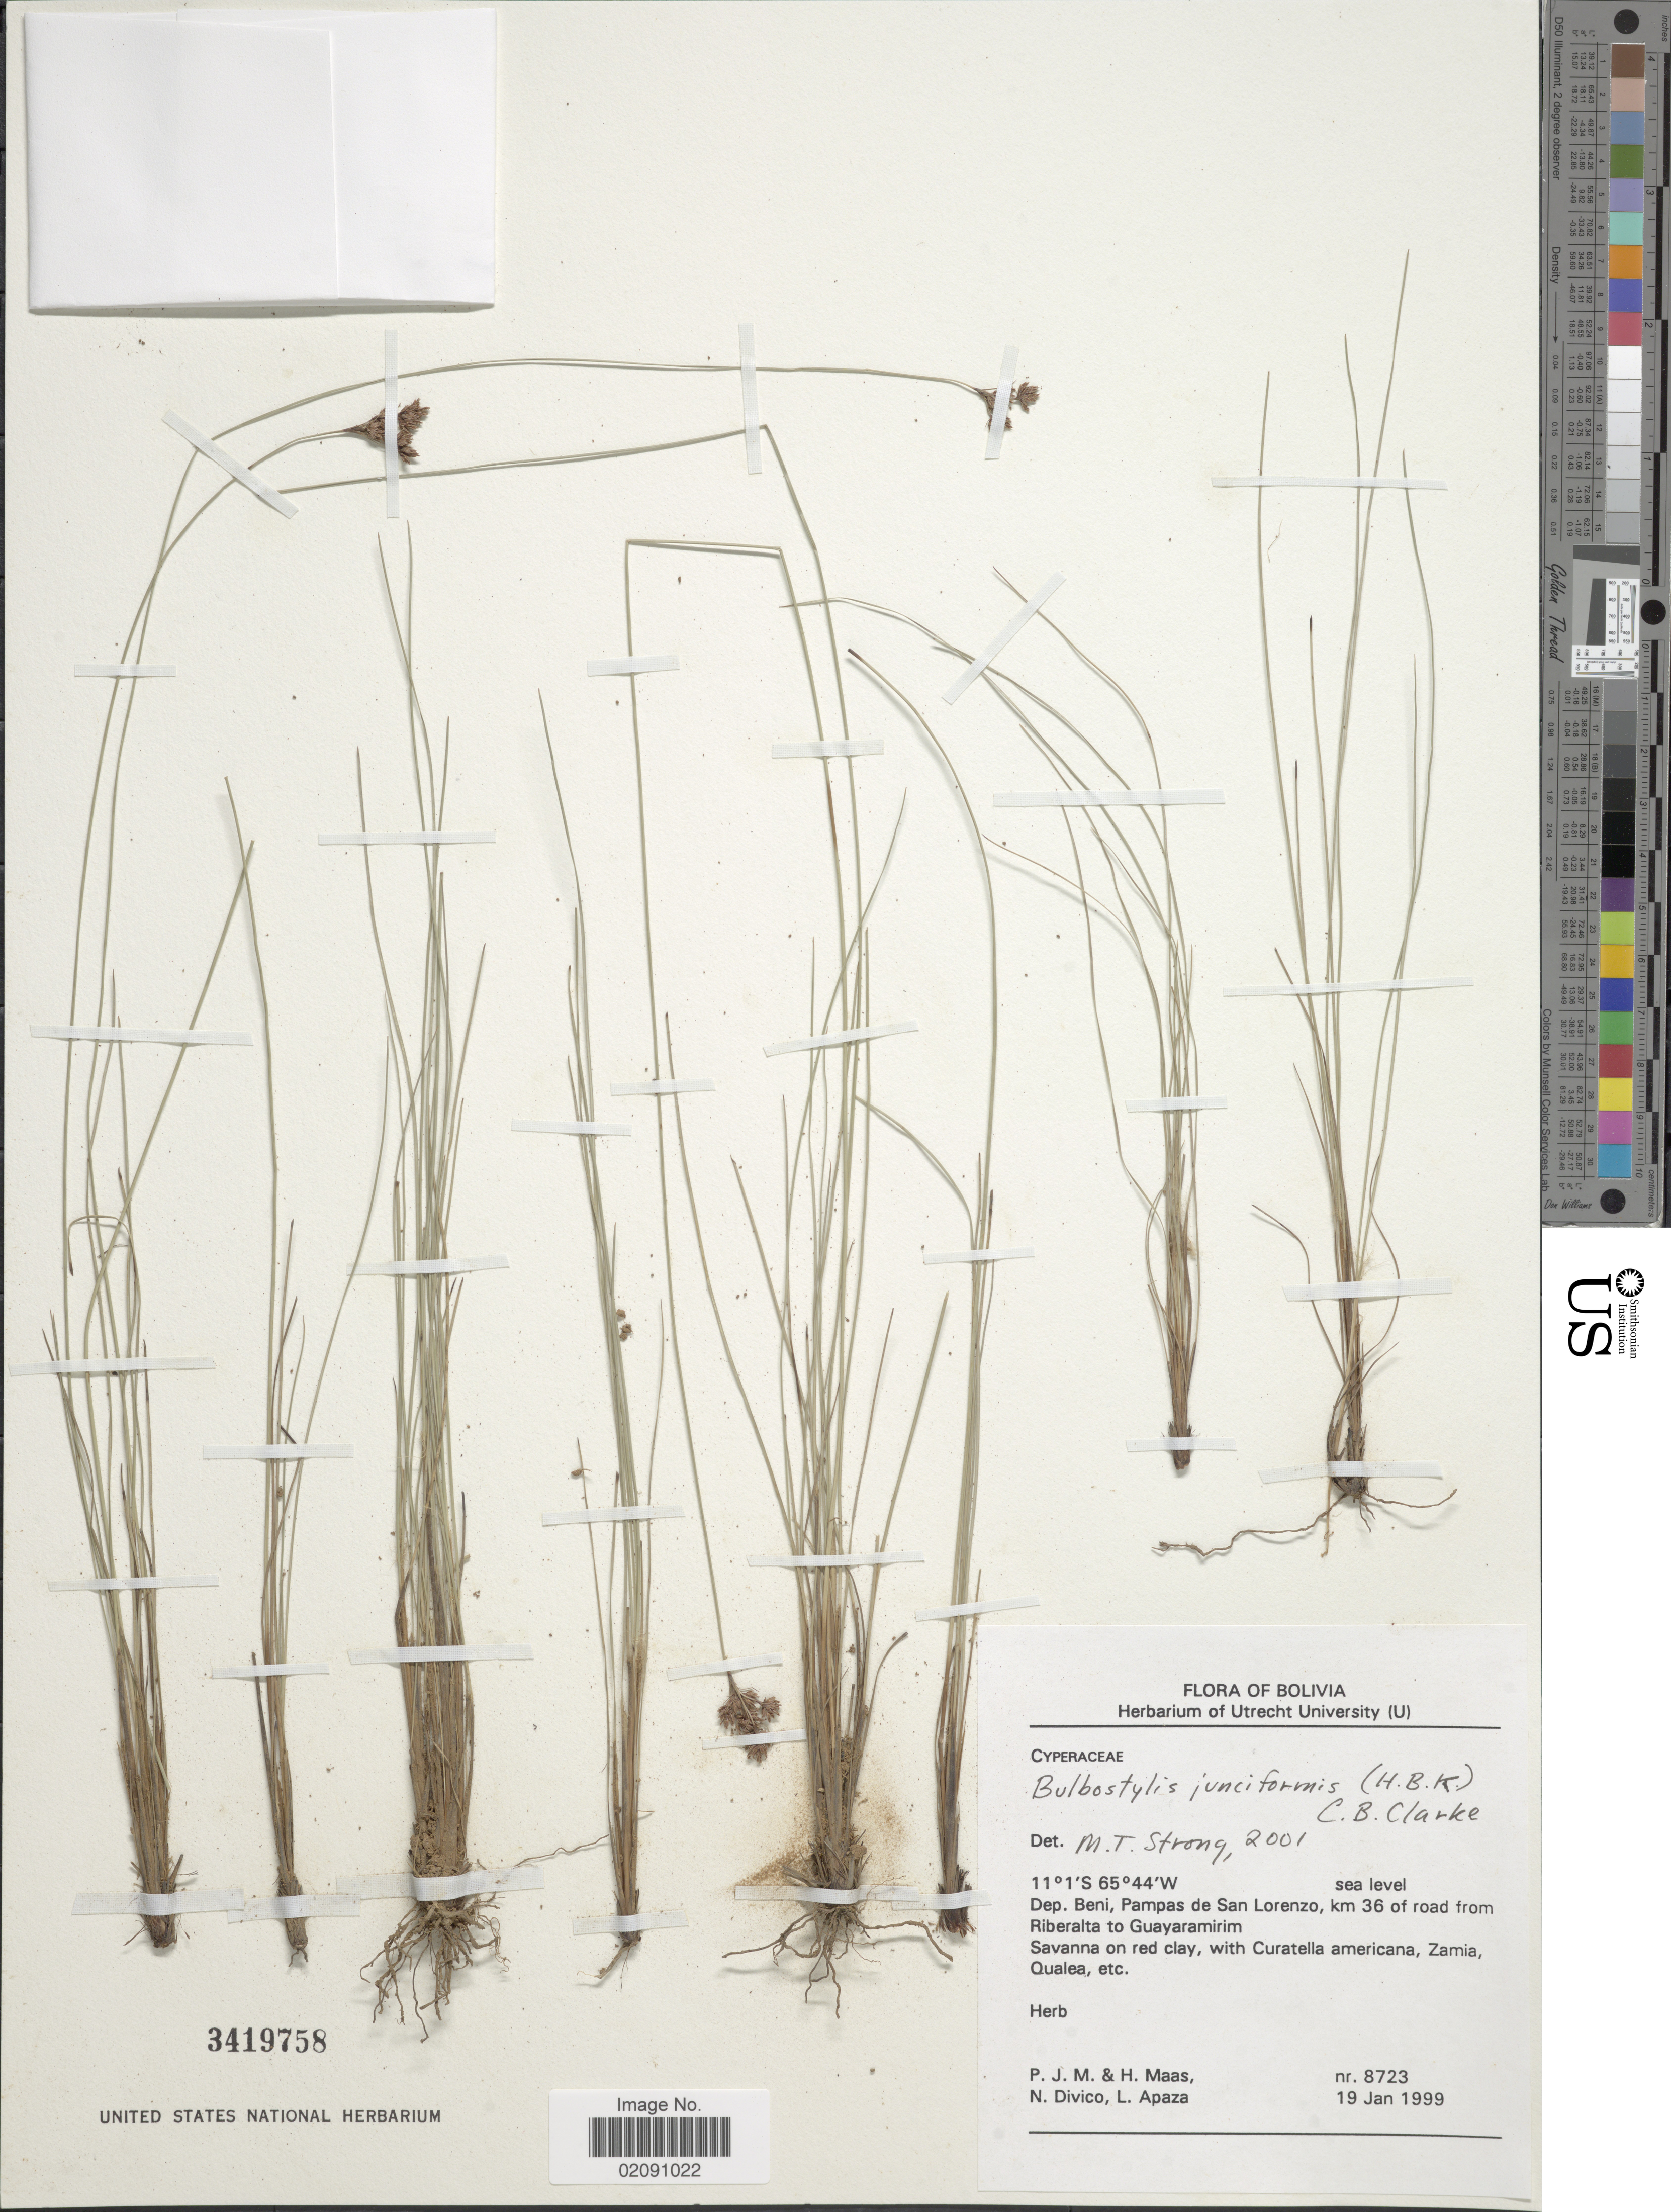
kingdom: Plantae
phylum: Tracheophyta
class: Liliopsida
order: Poales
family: Cyperaceae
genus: Bulbostylis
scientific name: Bulbostylis junciformis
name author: (Kunth) C.B. Clarke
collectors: P. Maas, N. Divico & L. Apaza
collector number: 8723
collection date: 1999-01-19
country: Bolivia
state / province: Beni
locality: Pampas de San Lorenzo, km 36 of road from Riberalta to Guayaramirim, savanna on red clay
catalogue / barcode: US 3419758